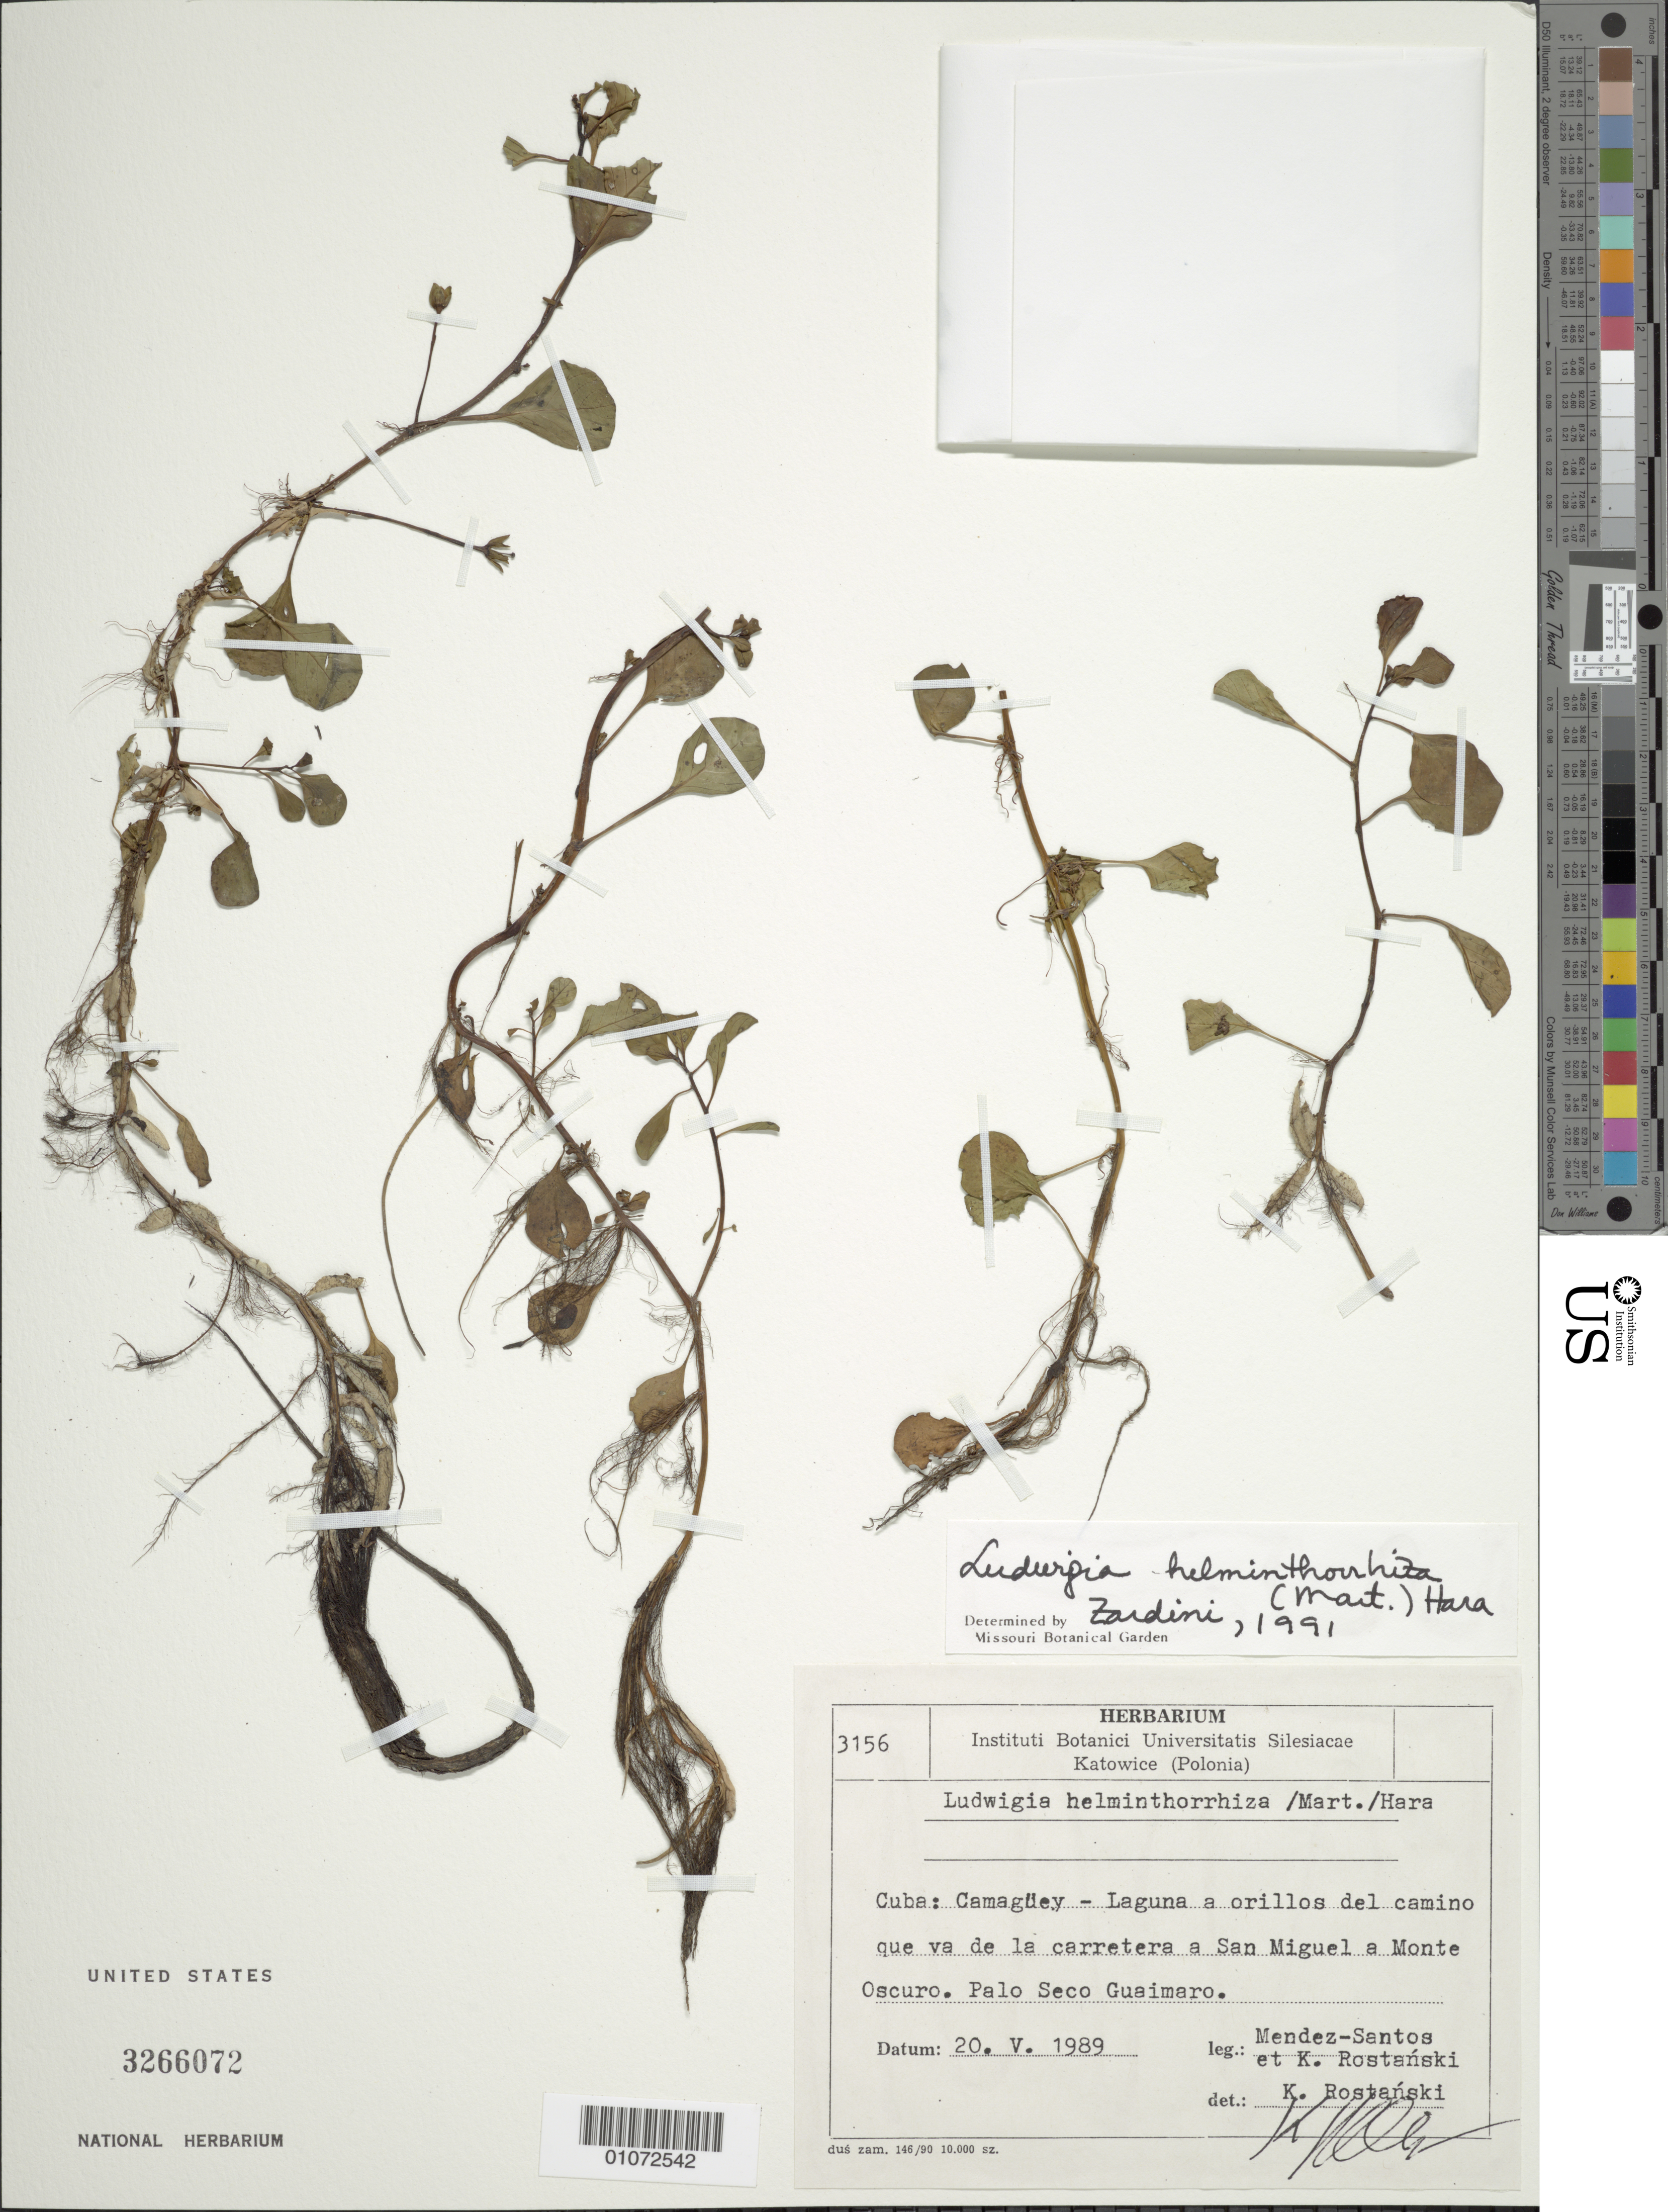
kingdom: Plantae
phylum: Tracheophyta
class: Magnoliopsida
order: Myrtales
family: Onagraceae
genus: Ludwigia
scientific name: Ludwigia helminthorrhiza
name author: (Mart.) H. Hara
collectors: I. Méndez & K. Rostanski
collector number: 3156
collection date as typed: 20 May 1989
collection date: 1989-05-20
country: Cuba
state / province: Camagüey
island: Cuba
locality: Laguna, edges of the road leading from the road to San Miguel to Monte Oscuro Palo Seco Guaimaro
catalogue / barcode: US 3266072